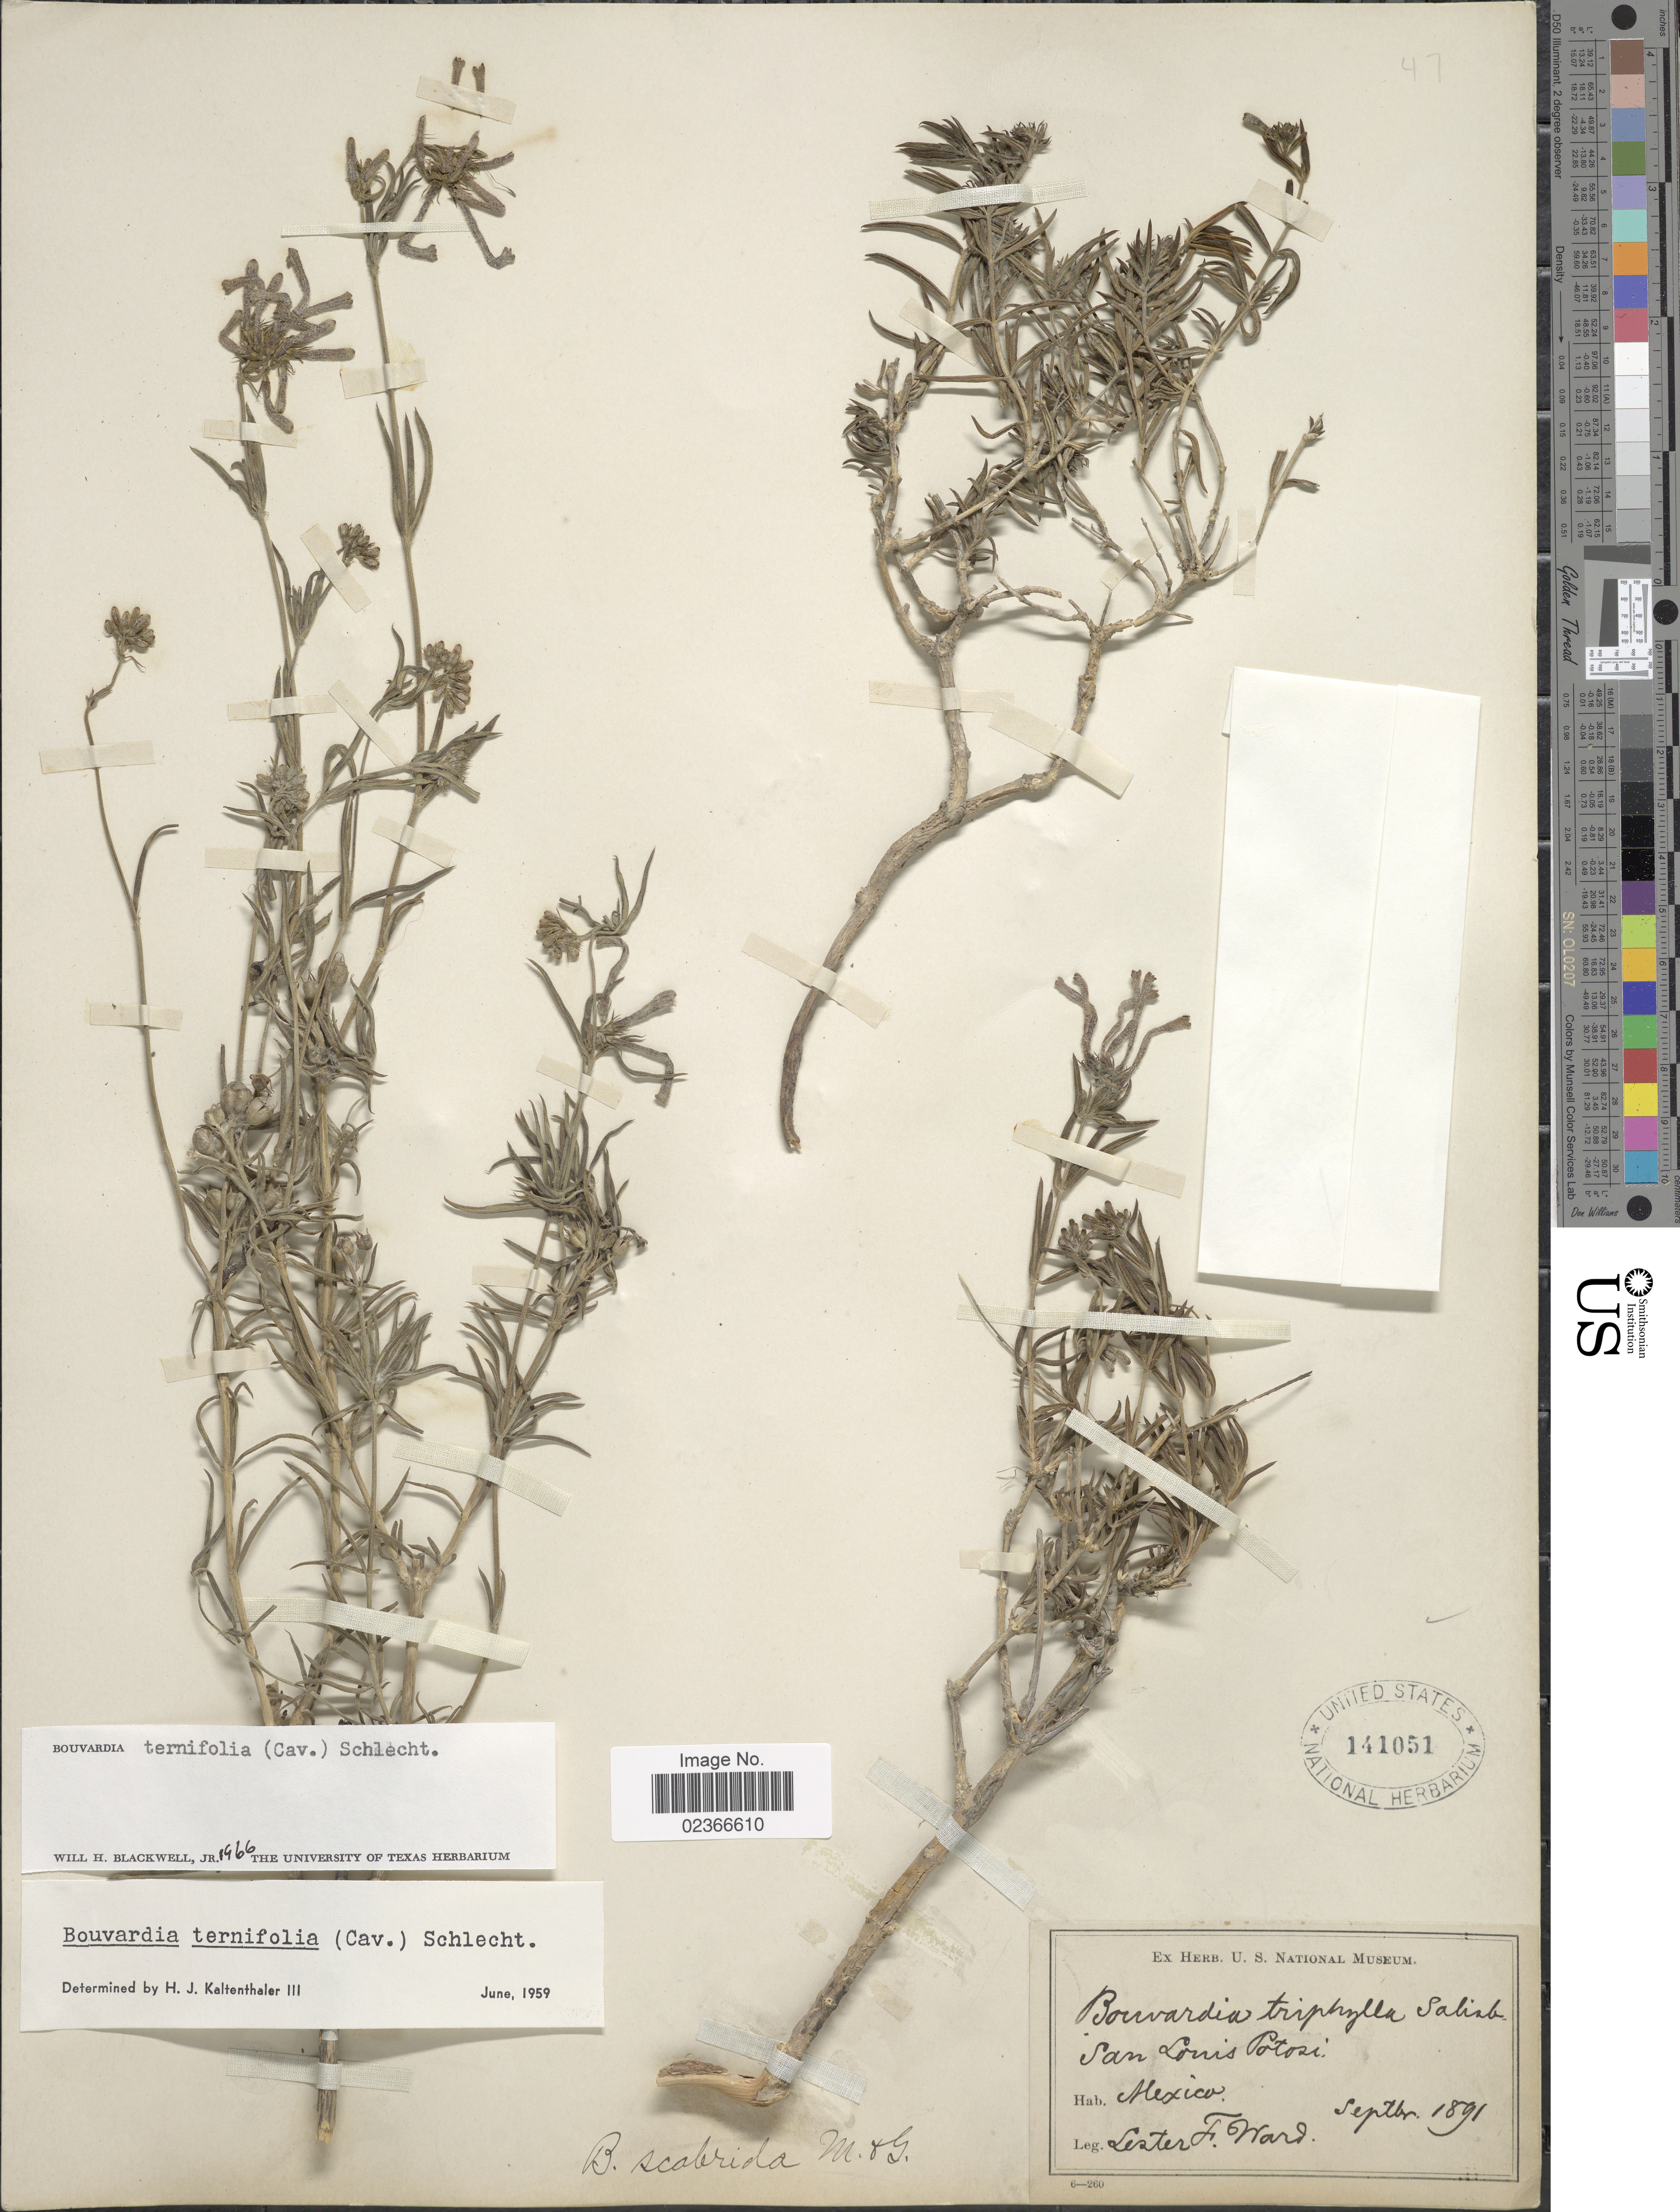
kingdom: Plantae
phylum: Tracheophyta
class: Magnoliopsida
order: Gentianales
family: Rubiaceae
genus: Bouvardia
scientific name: Bouvardia ternifolia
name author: (Cav.) Schltdl.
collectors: L. F. Ward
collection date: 1891-09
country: Mexico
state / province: San Luis Potosí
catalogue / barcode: US 141051